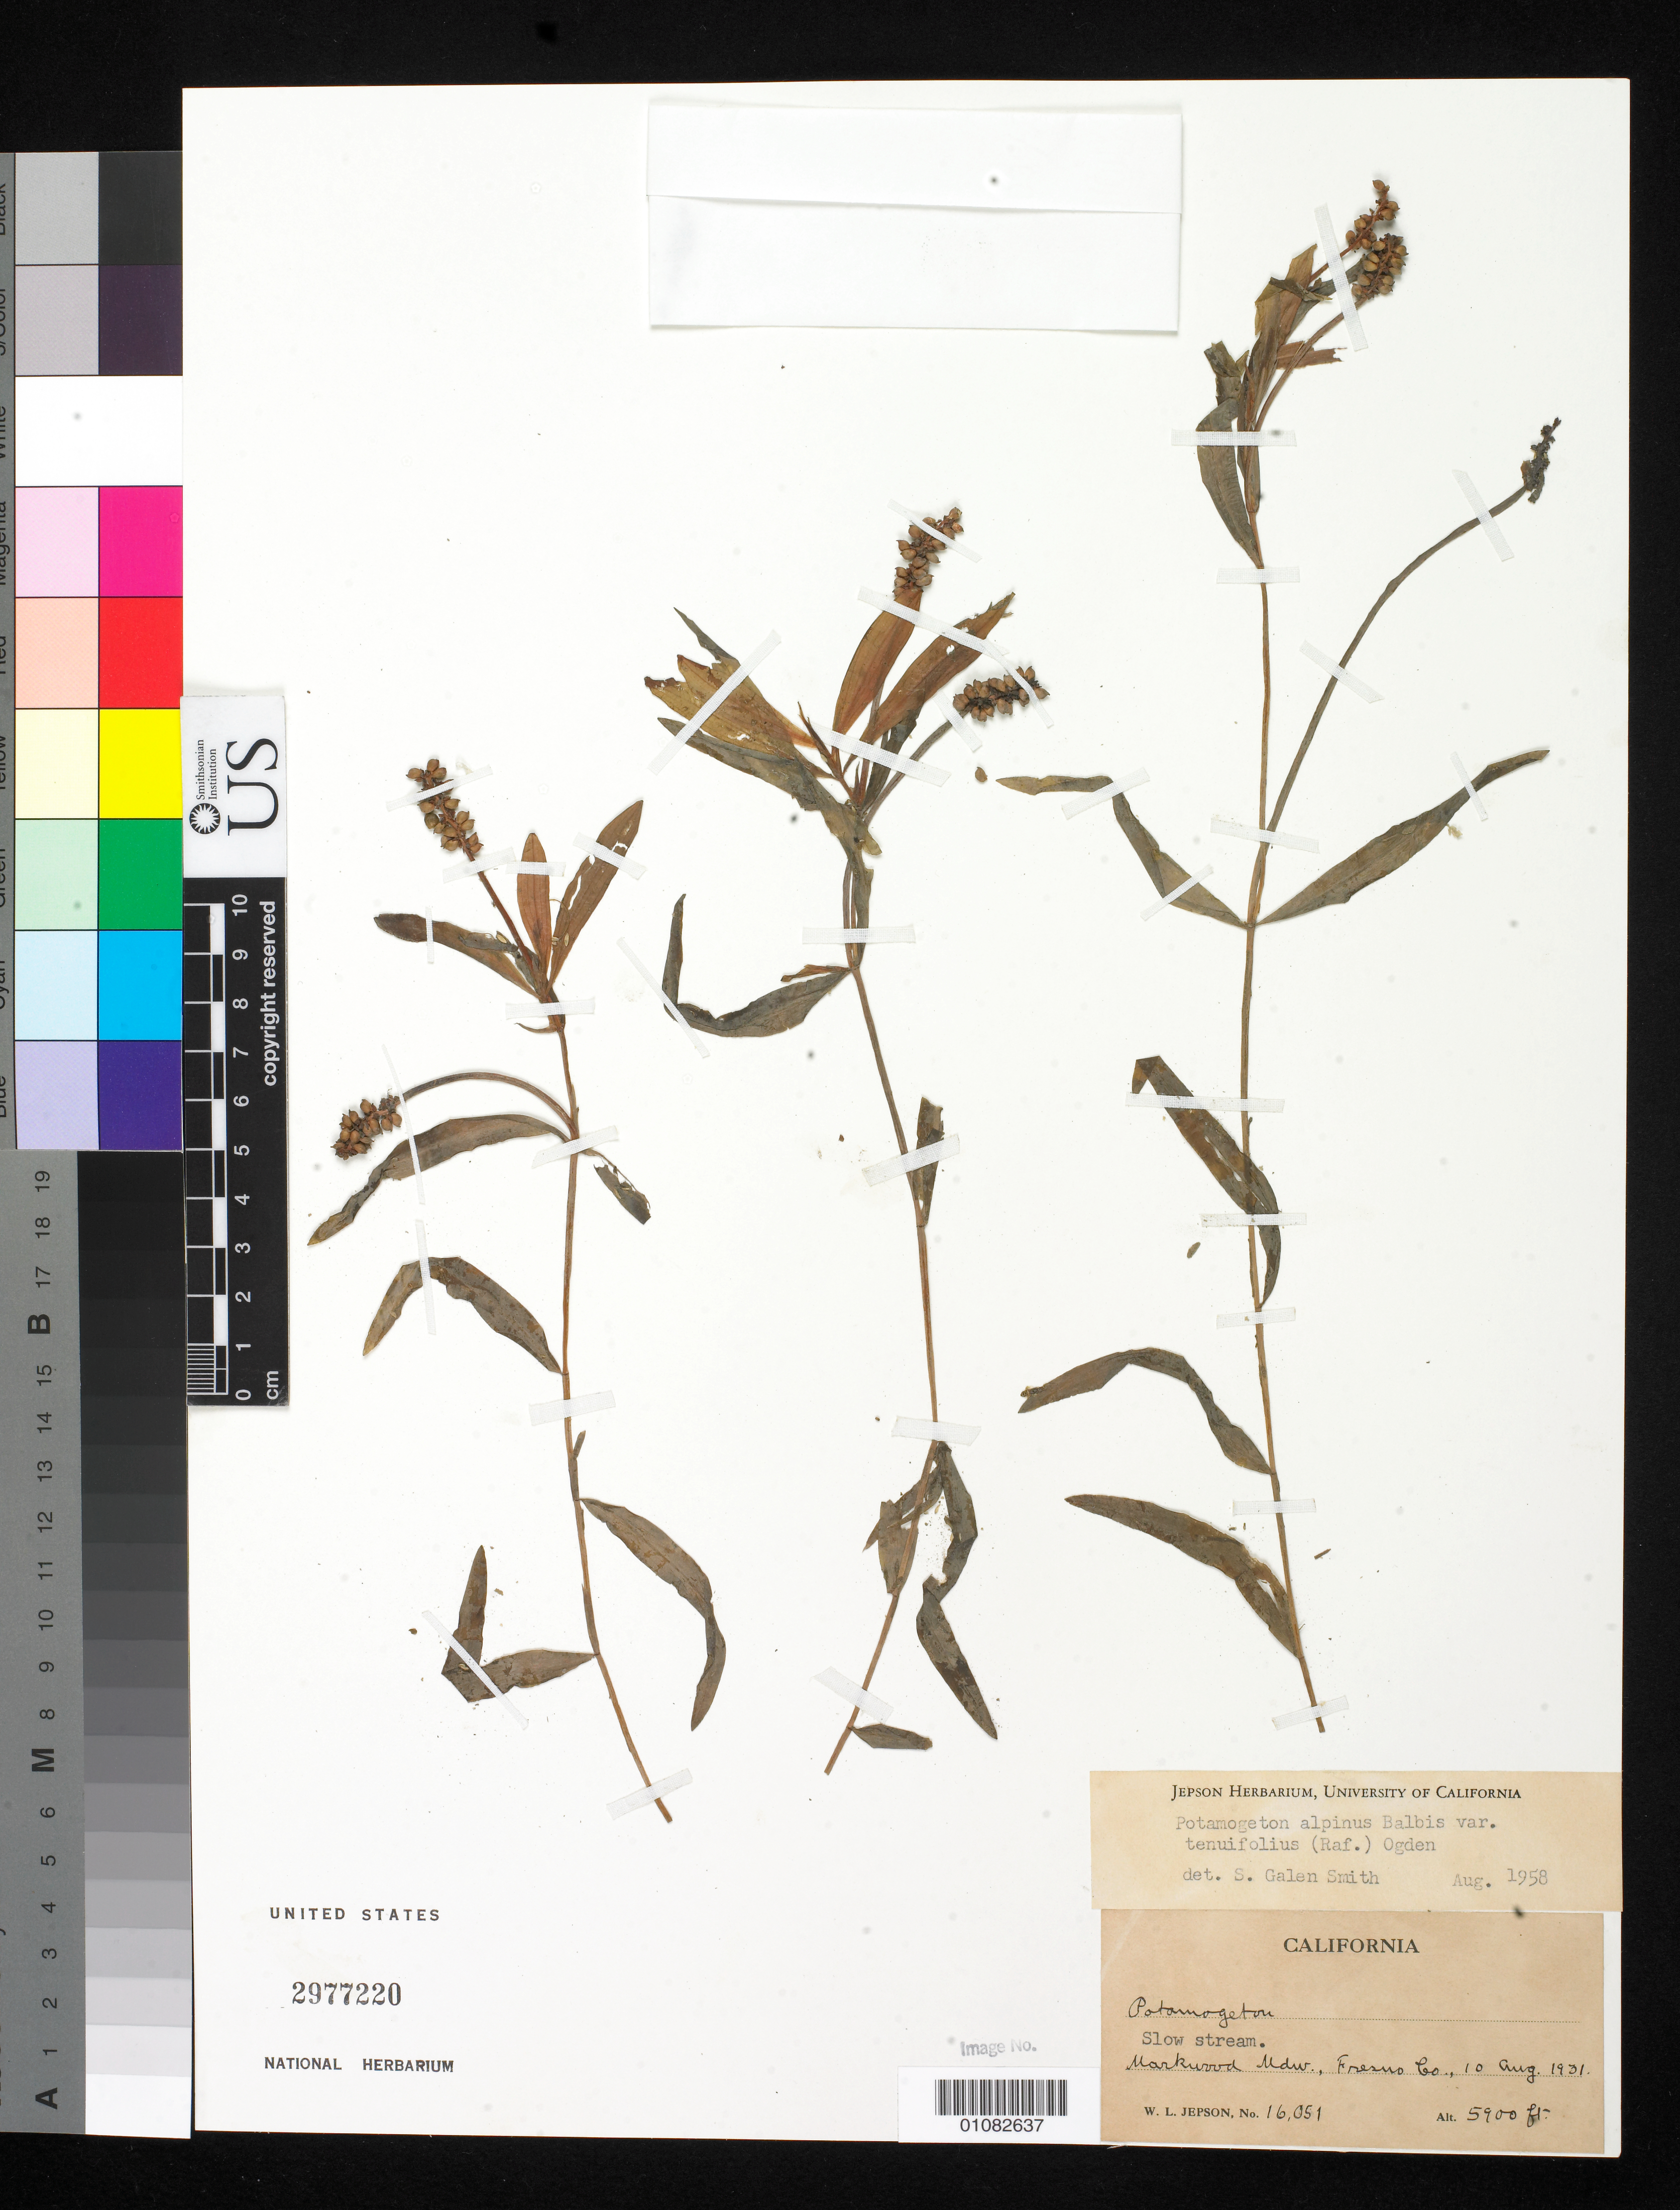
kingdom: Plantae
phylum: Tracheophyta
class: Liliopsida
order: Alismatales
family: Potamogetonaceae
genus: Potamogeton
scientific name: Potamogeton alpinus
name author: Balb.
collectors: W. L. Jepson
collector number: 16051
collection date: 1931-08-10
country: United States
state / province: California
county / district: Fresno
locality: Markwood Mdw.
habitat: Slow stream.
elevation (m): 1798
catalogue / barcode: US 2977220